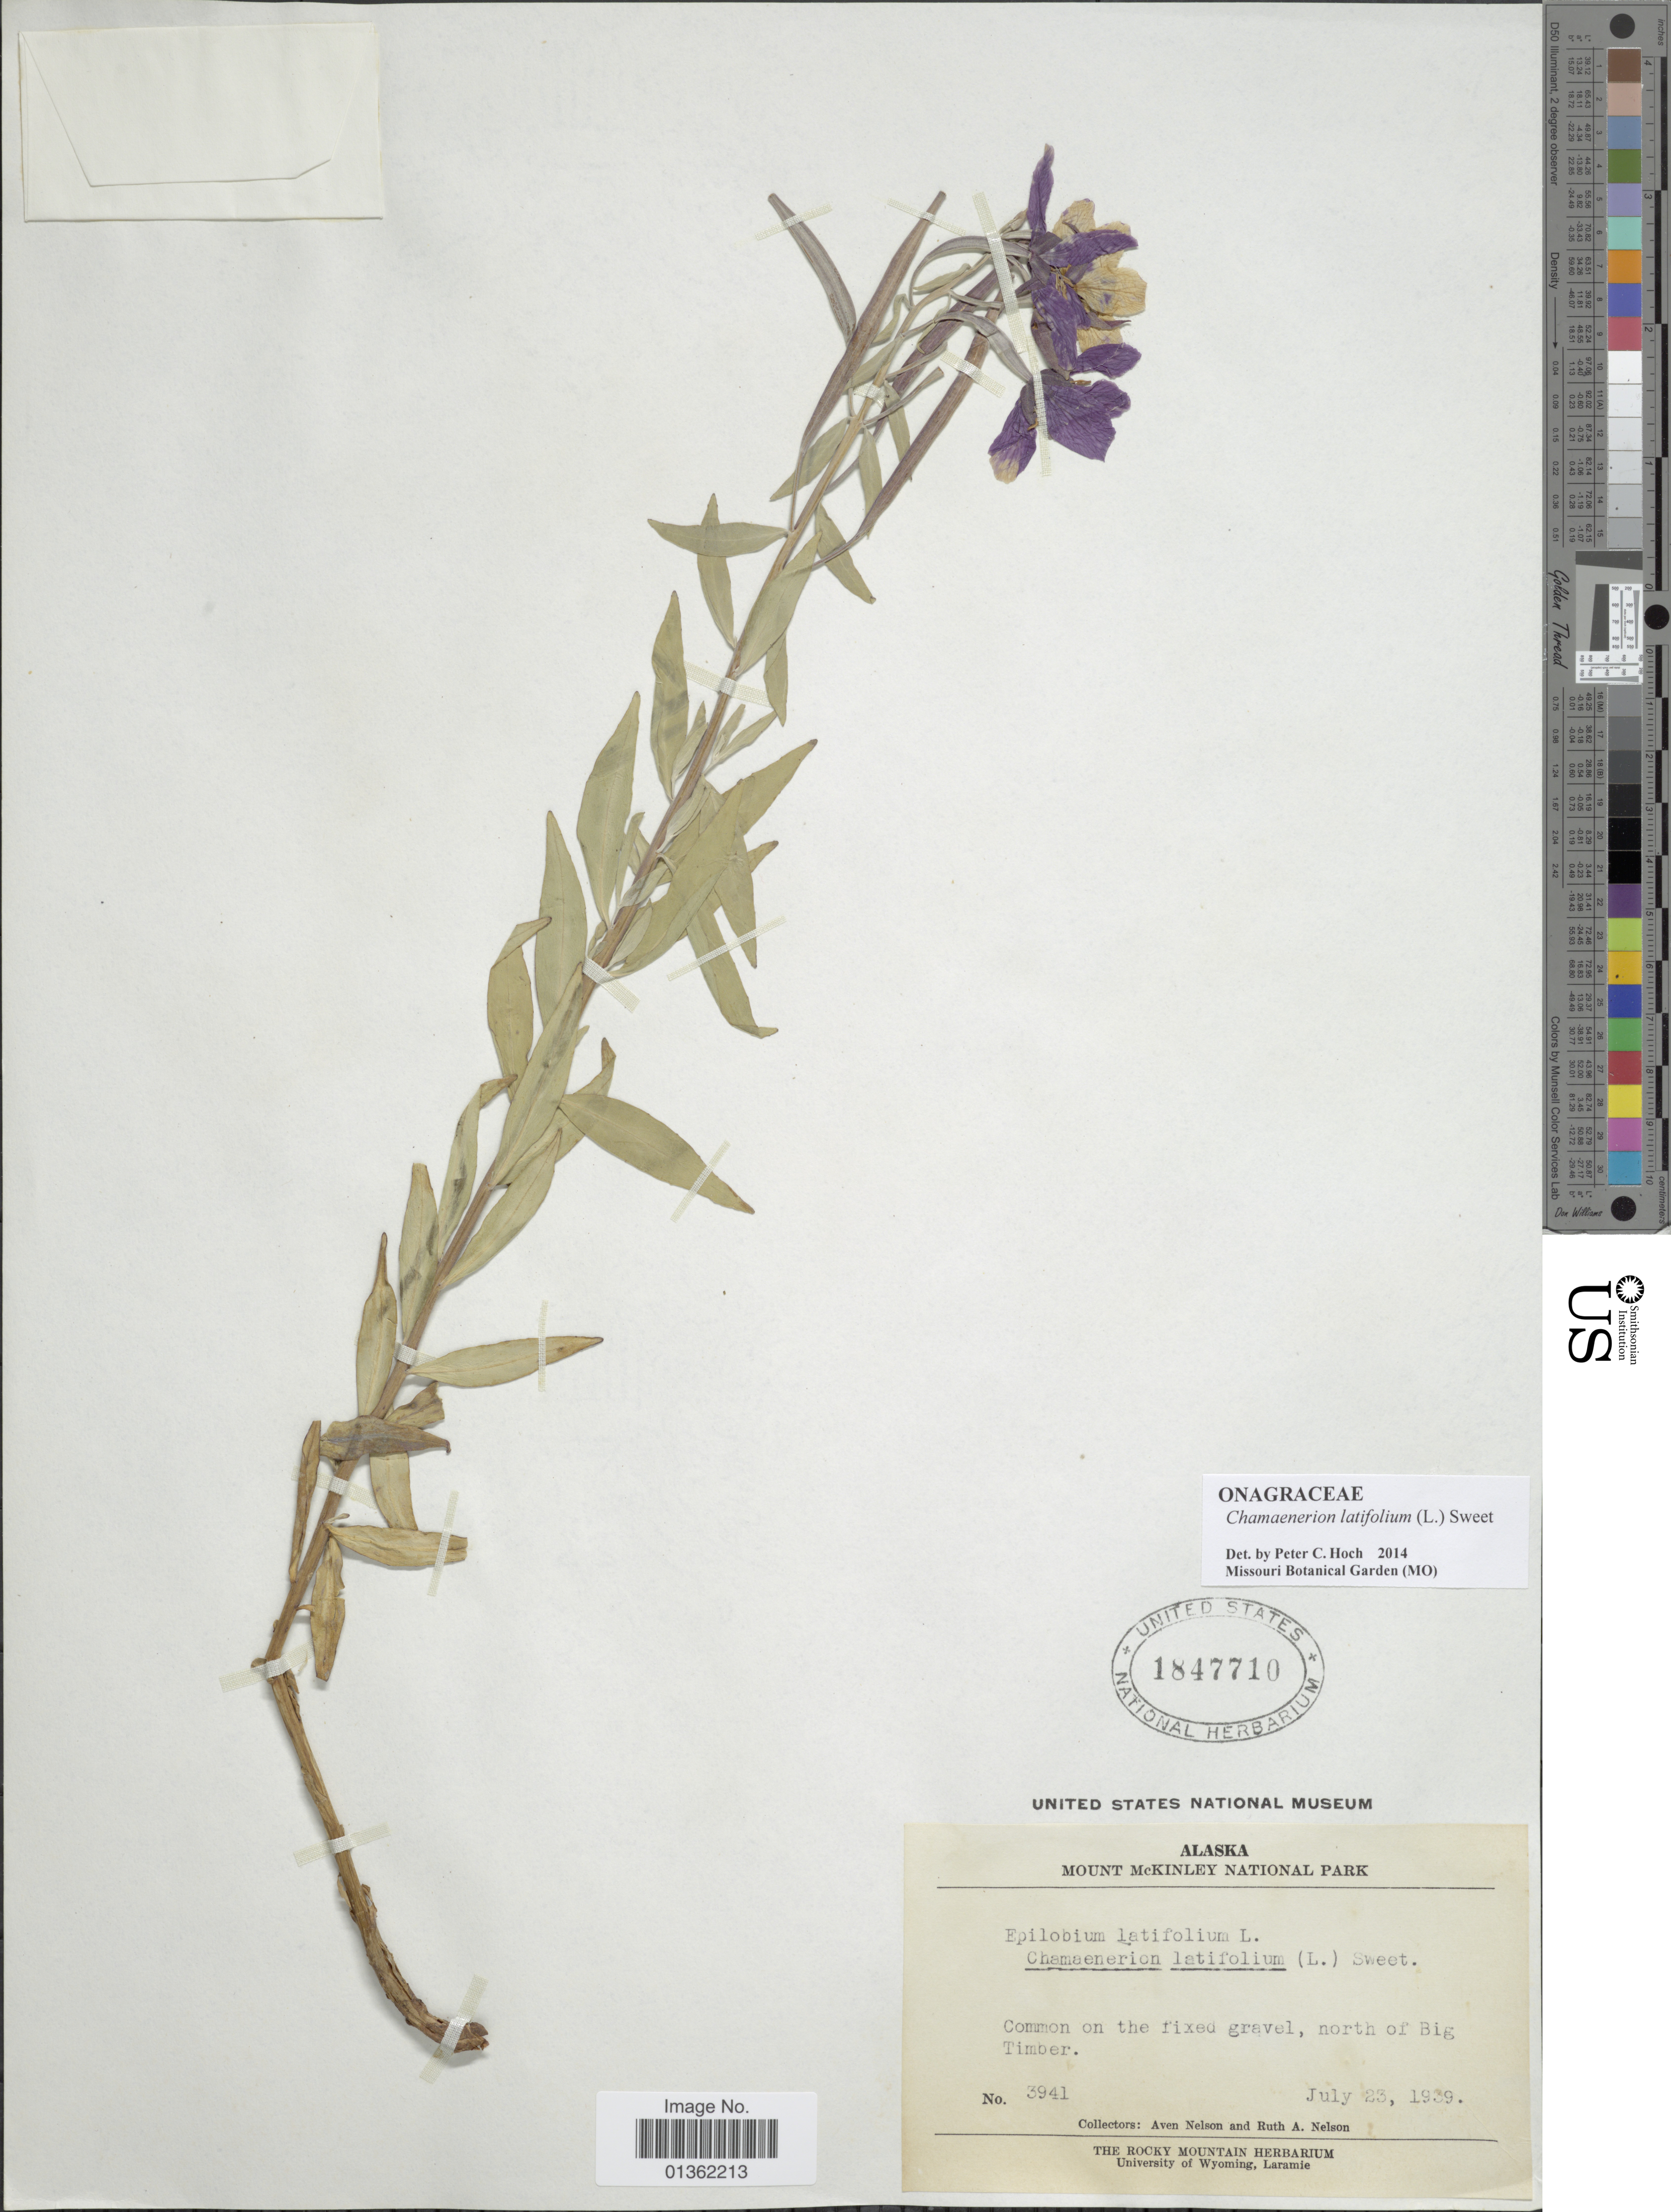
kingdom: Plantae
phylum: Tracheophyta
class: Magnoliopsida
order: Myrtales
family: Onagraceae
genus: Chamaenerion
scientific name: Chamaenerion latifolium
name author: (L.) Th. Fr. & Lange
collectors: A. Nelson & R. A. Nelson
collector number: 3941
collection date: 1939-07-23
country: United States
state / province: Alaska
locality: North of Big Timber.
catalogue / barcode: US 1847710